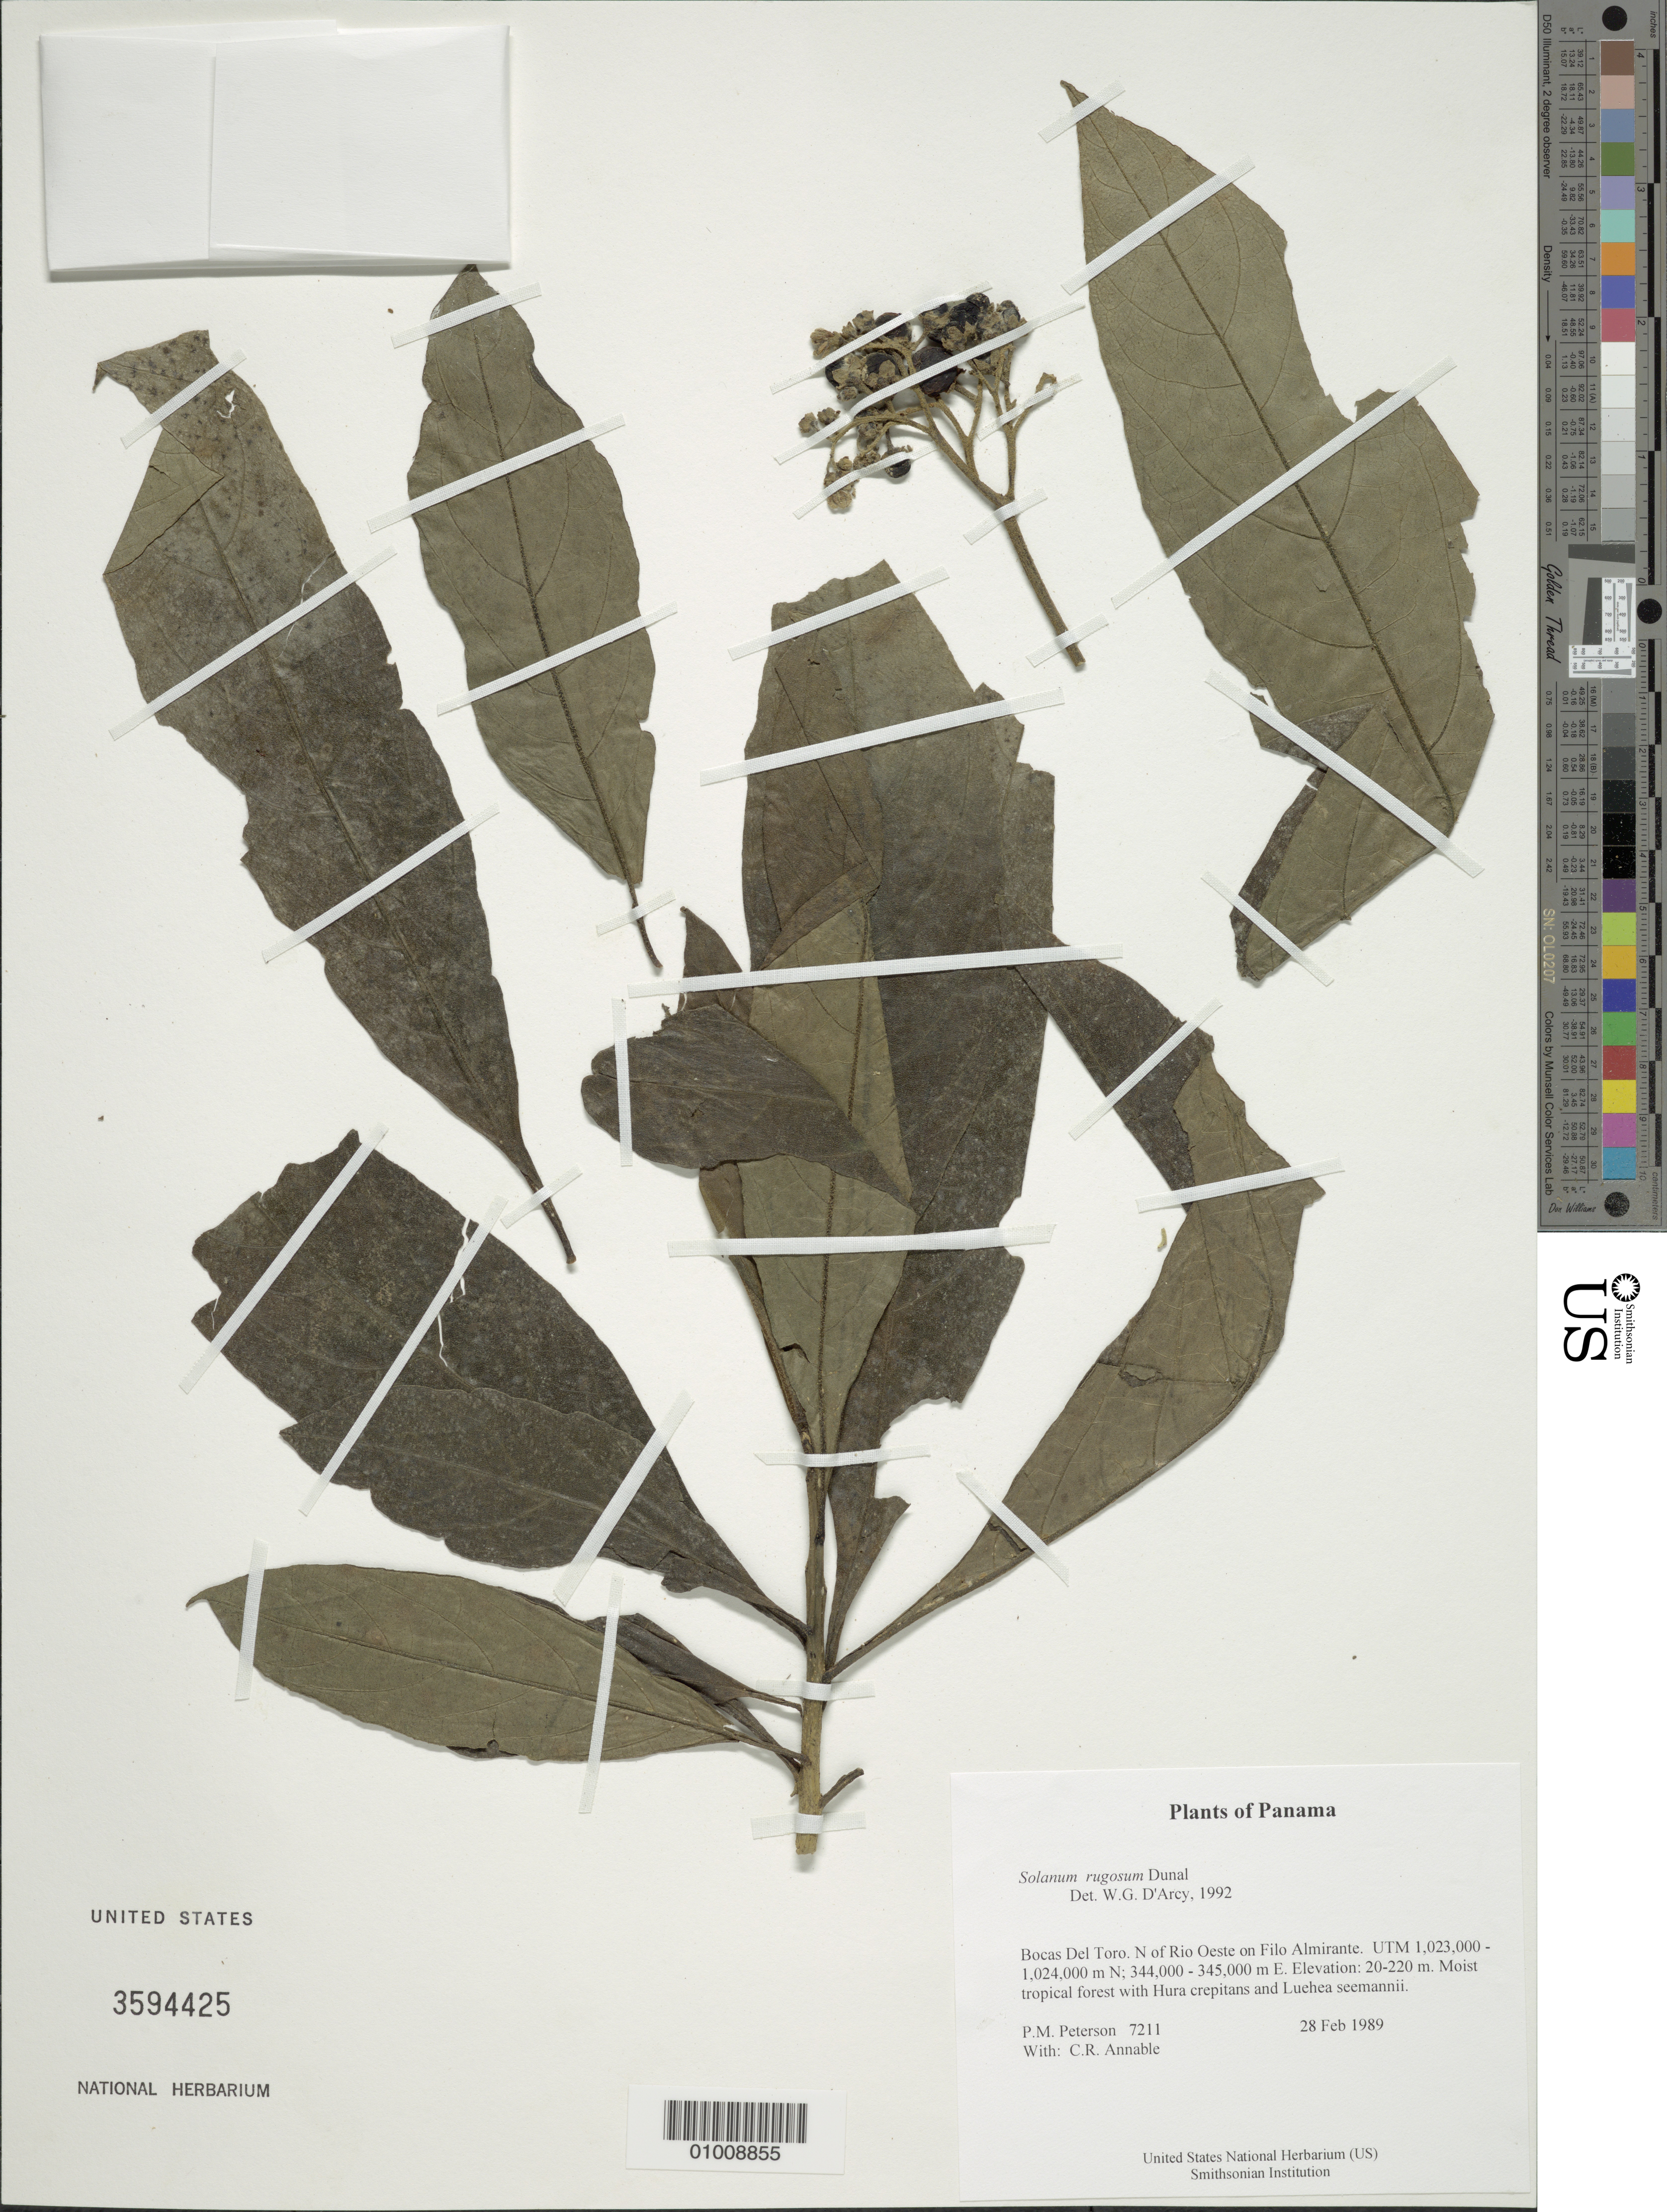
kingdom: Plantae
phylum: Tracheophyta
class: Magnoliopsida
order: Solanales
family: Solanaceae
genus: Solanum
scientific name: Solanum rugosum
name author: Dunal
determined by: D'Arcy, W. G.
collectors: P. M. Peterson & C. R. Annable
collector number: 07211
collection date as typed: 28 Feb 1989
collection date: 1989-02-28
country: Panama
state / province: Bocas del Toro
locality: N of Rio Oeste on Filo Almirante. UTM 1,023,000 - 1,024,000 m N; 344,000 - 345,000 m E.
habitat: Moist tropical forest with Hura crepitans and Luehea seemannii.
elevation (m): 20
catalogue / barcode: US 3594425